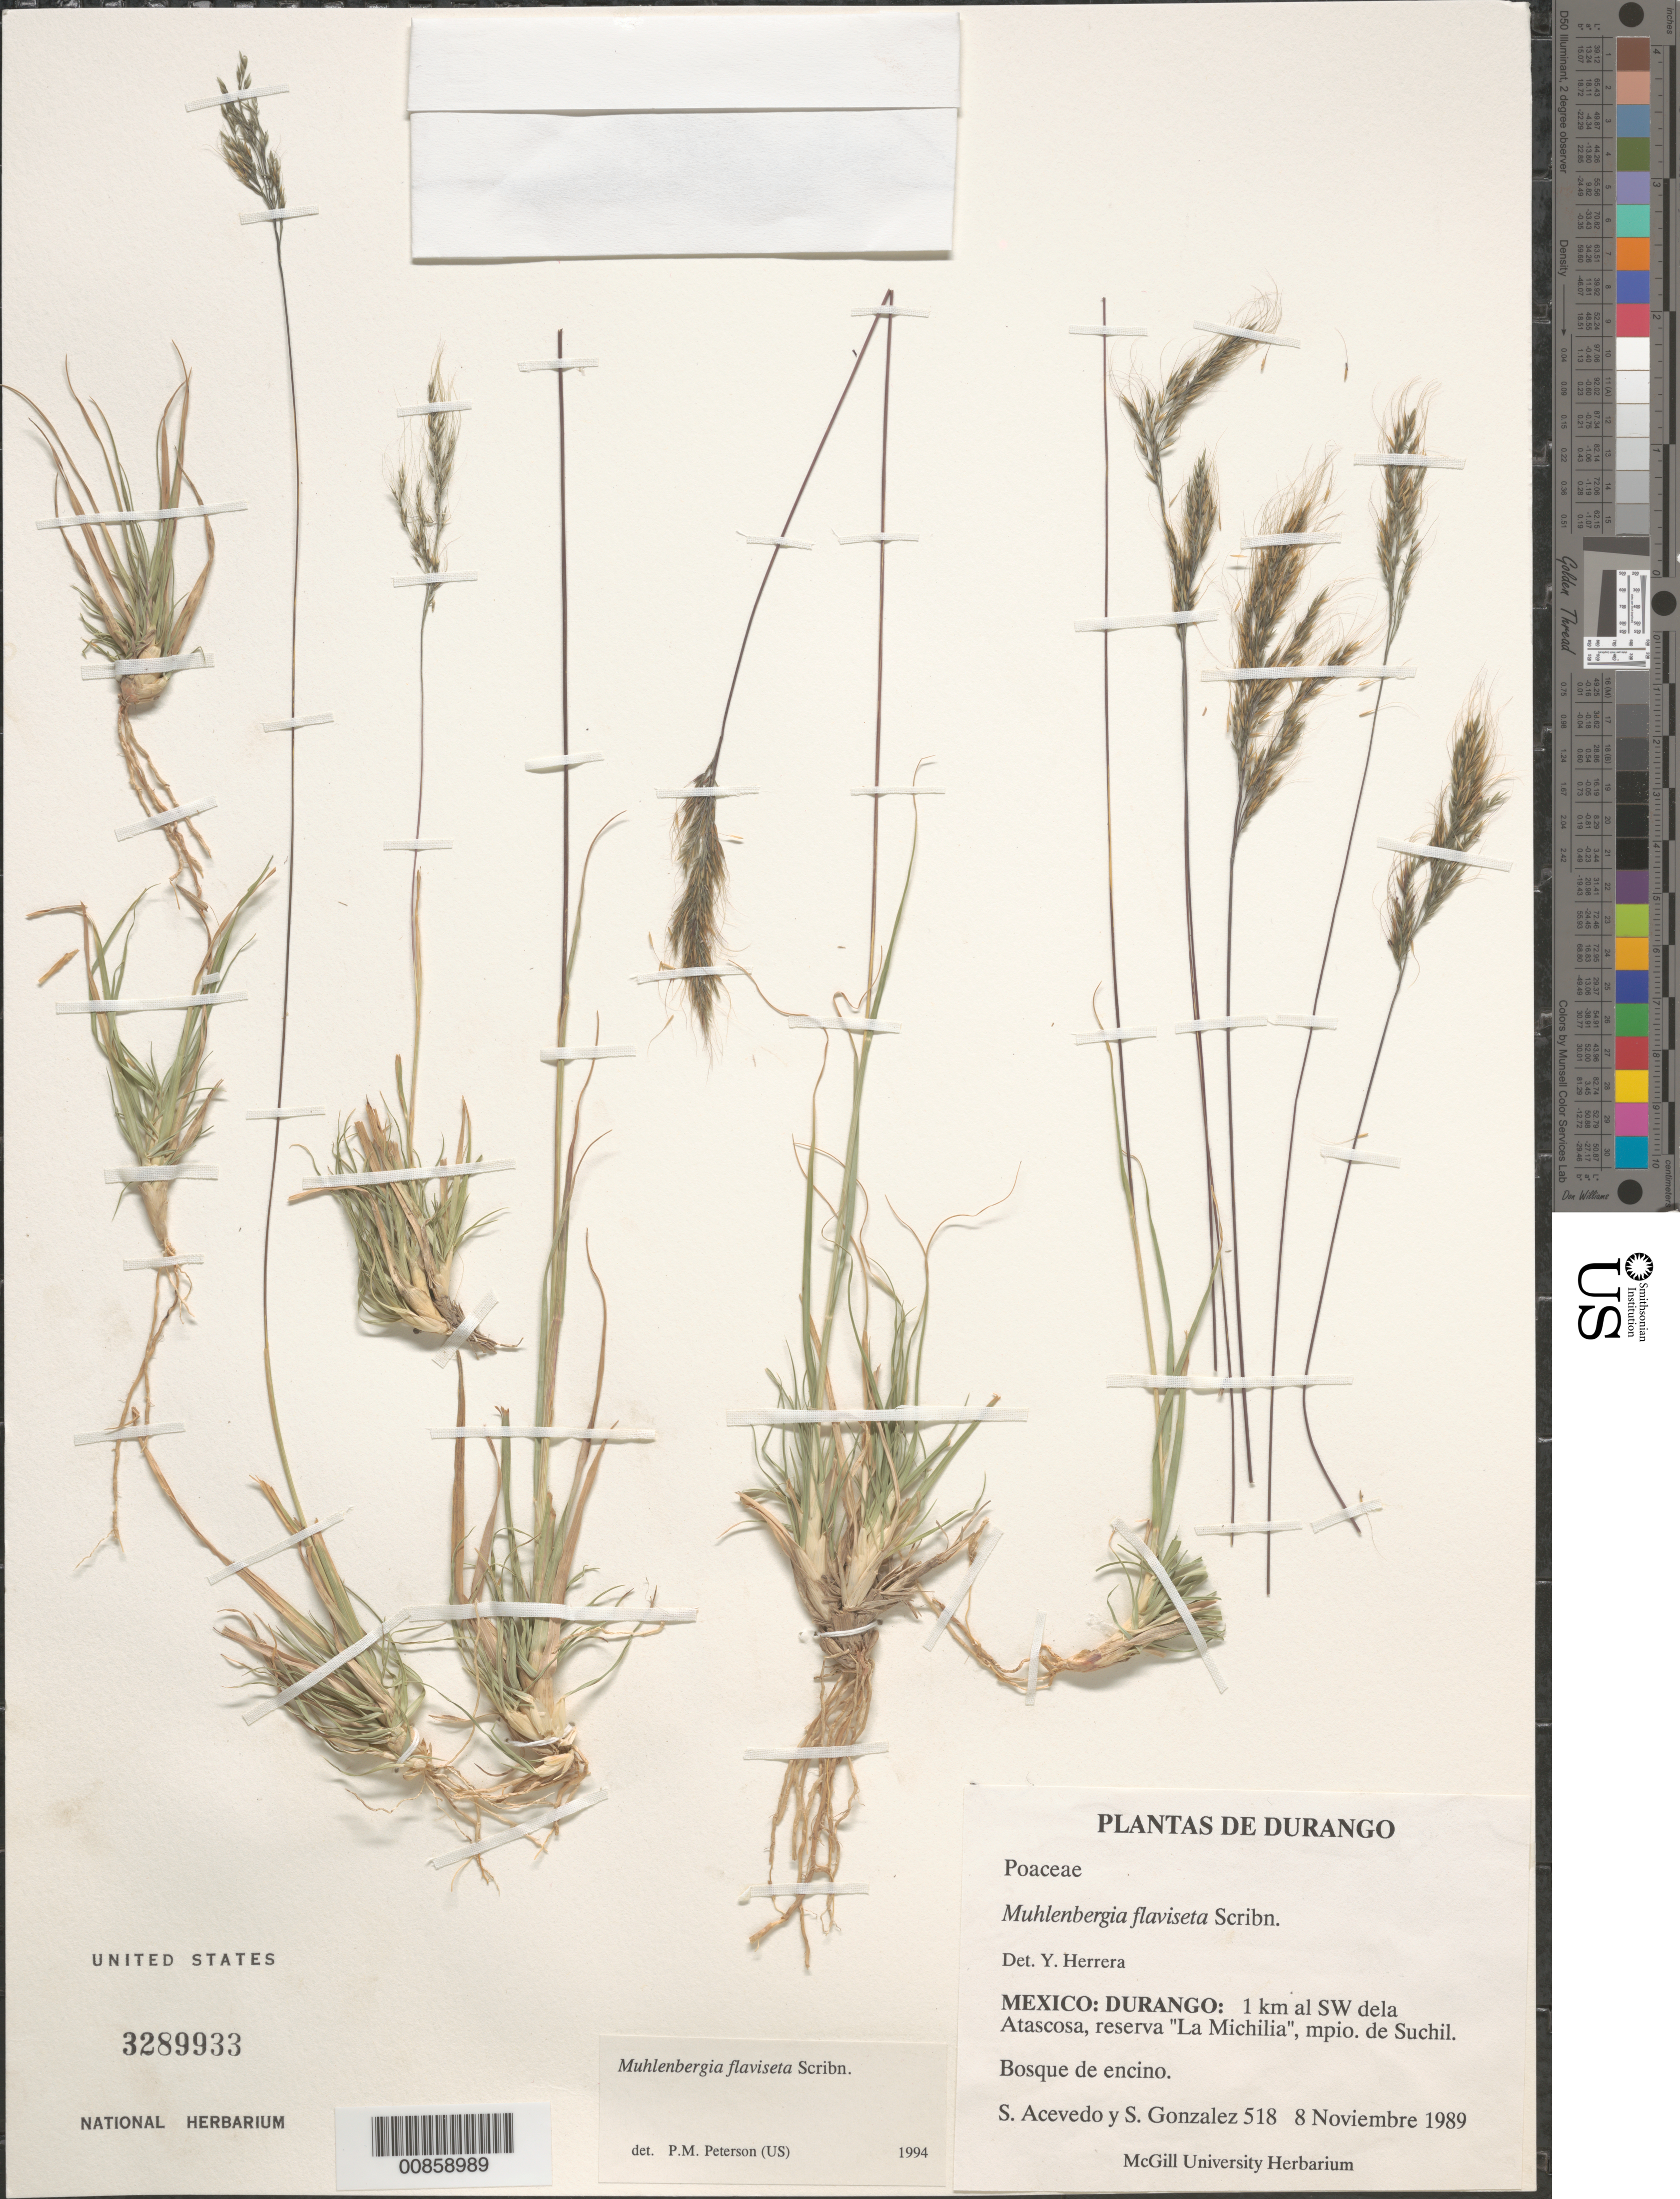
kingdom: Plantae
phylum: Tracheophyta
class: Liliopsida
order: Poales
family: Poaceae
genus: Muhlenbergia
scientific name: Muhlenbergia flaviseta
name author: Scribn.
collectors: S. Acevedo & S. Gonzalez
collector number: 518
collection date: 1989-11-08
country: Mexico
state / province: Durango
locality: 1 km al SW dela Atascosa, reserva "La Michilia", mpio. de Suchil.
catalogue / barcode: US 3289933